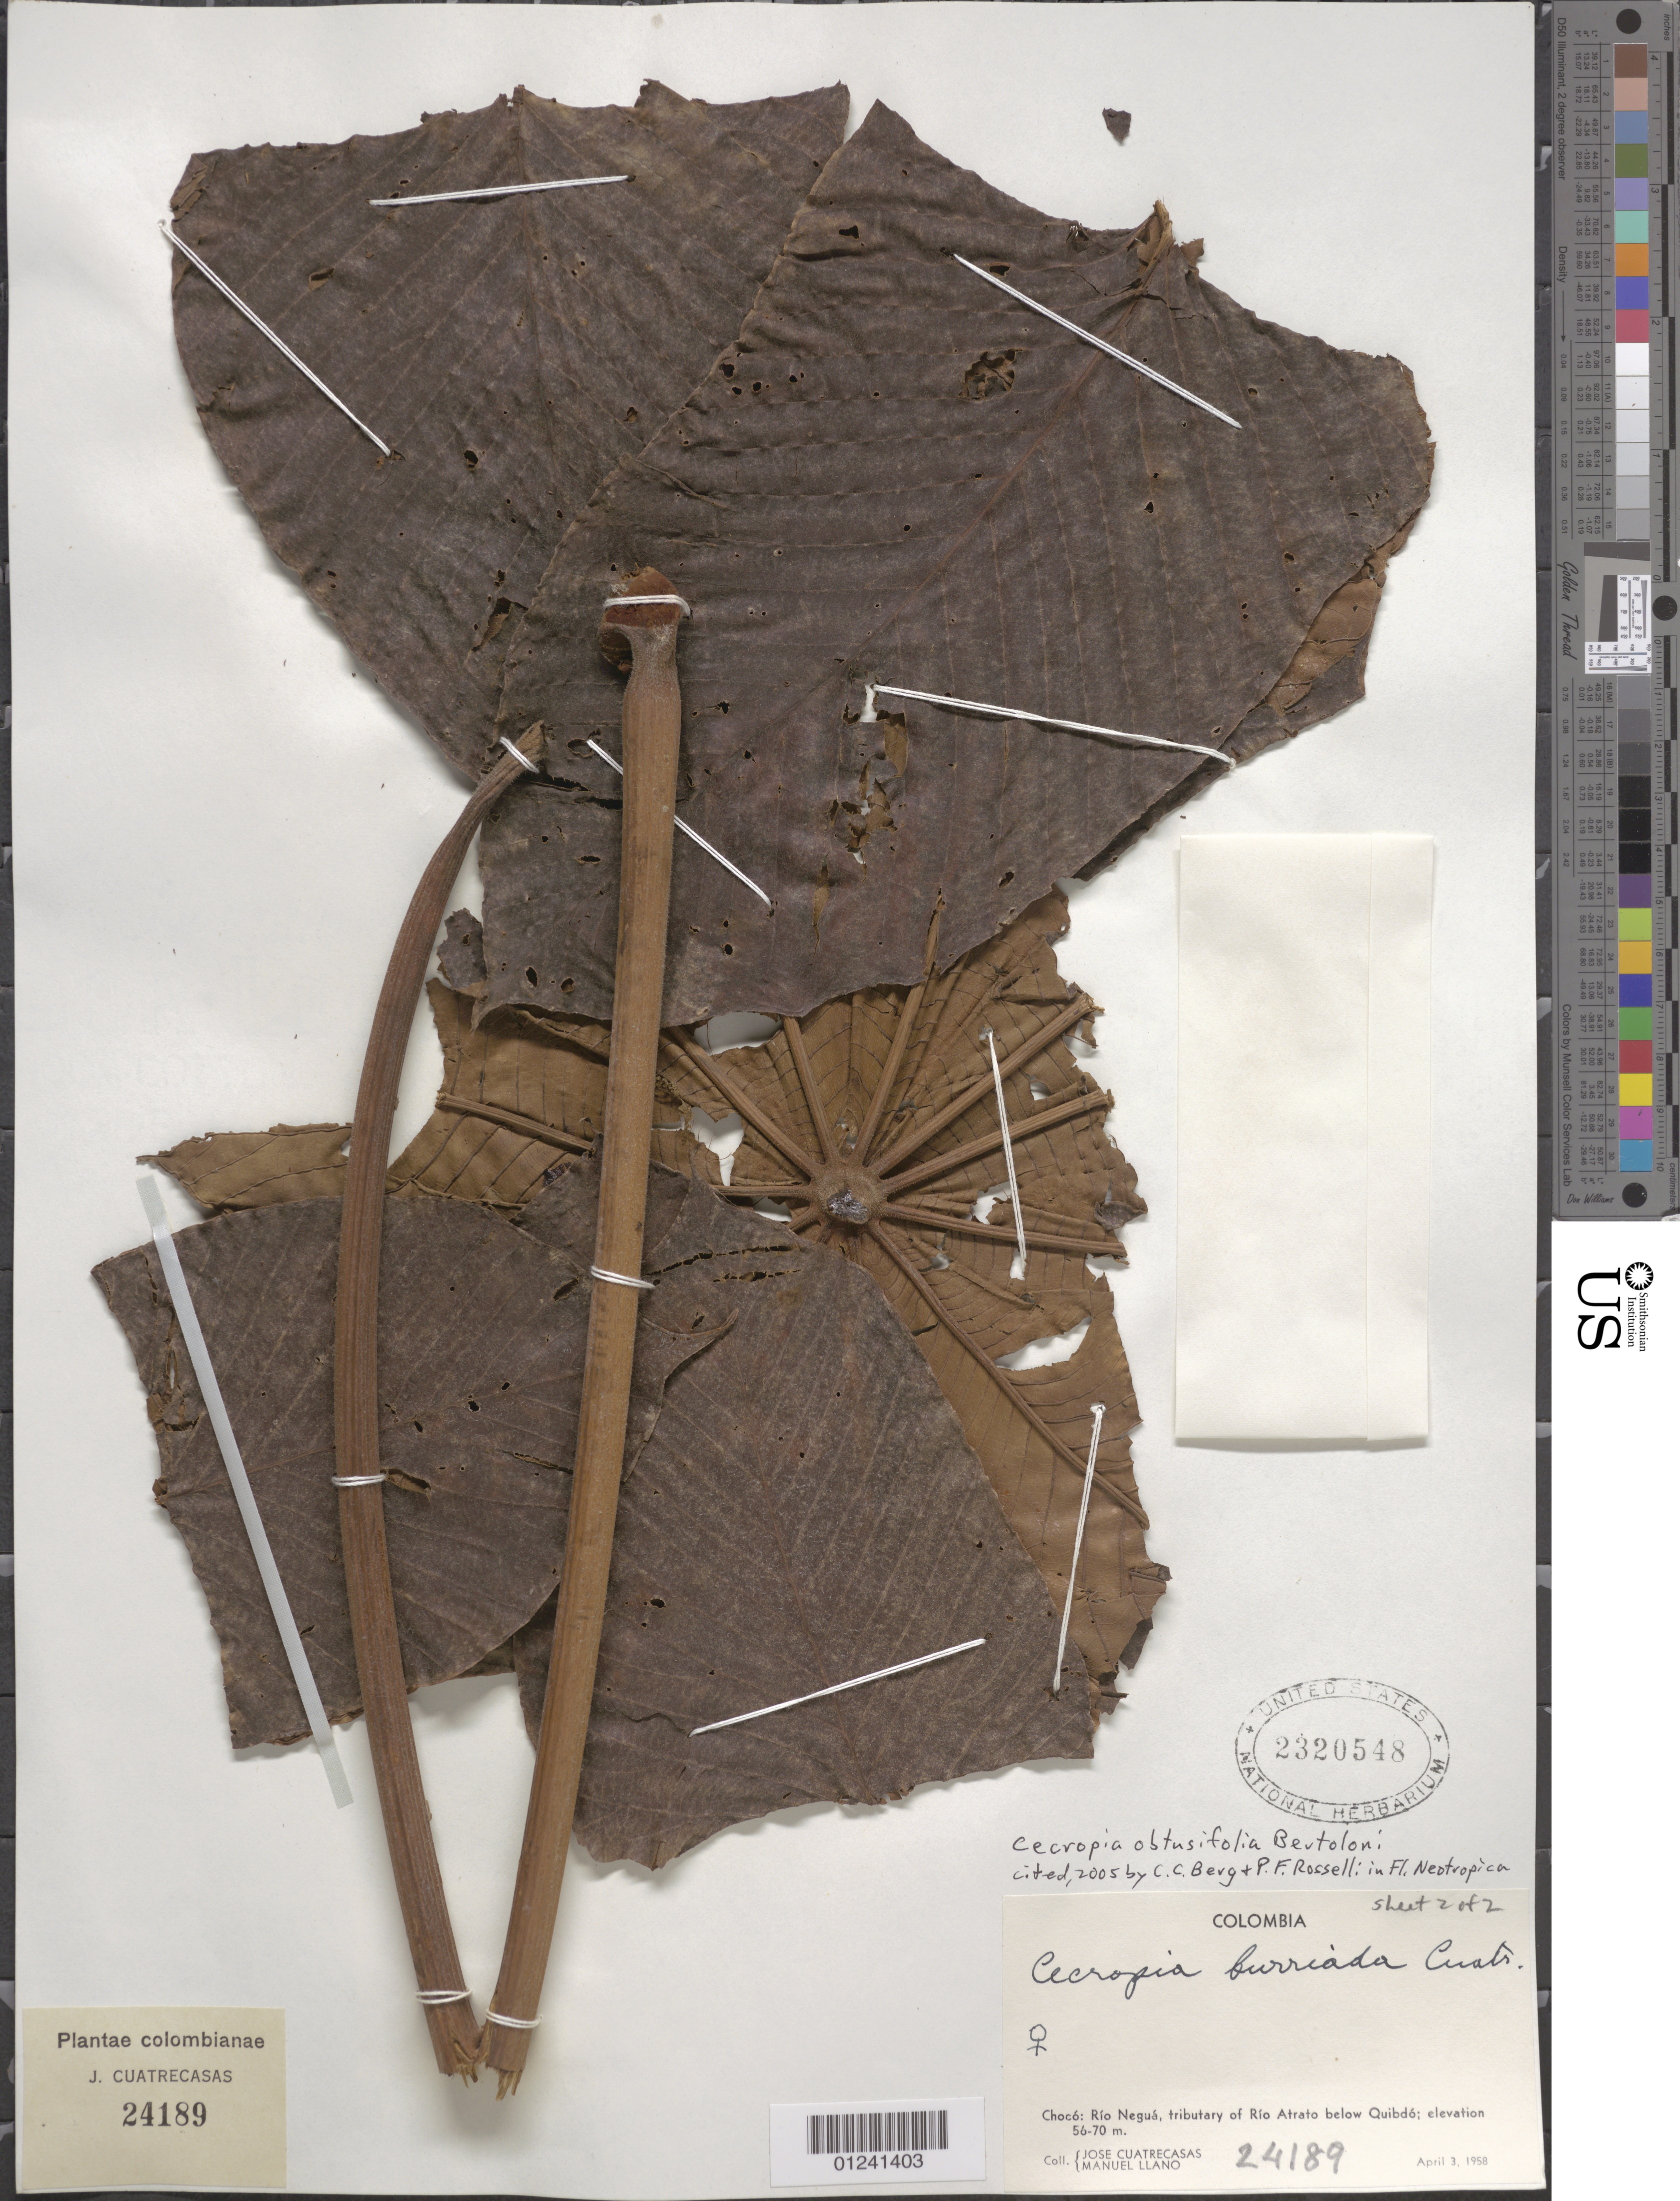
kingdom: Plantae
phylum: Tracheophyta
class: Magnoliopsida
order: Rosales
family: Urticaceae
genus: Cecropia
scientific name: Cecropia telenitida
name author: Cuatrec.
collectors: J. Cuatrecasas & M. Llano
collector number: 24189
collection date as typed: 03 Apr 1958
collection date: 1958-04-03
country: Colombia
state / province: Chocó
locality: Rio Negua, tributary of Rio Atrato below Quibdo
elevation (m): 56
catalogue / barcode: US 2320548